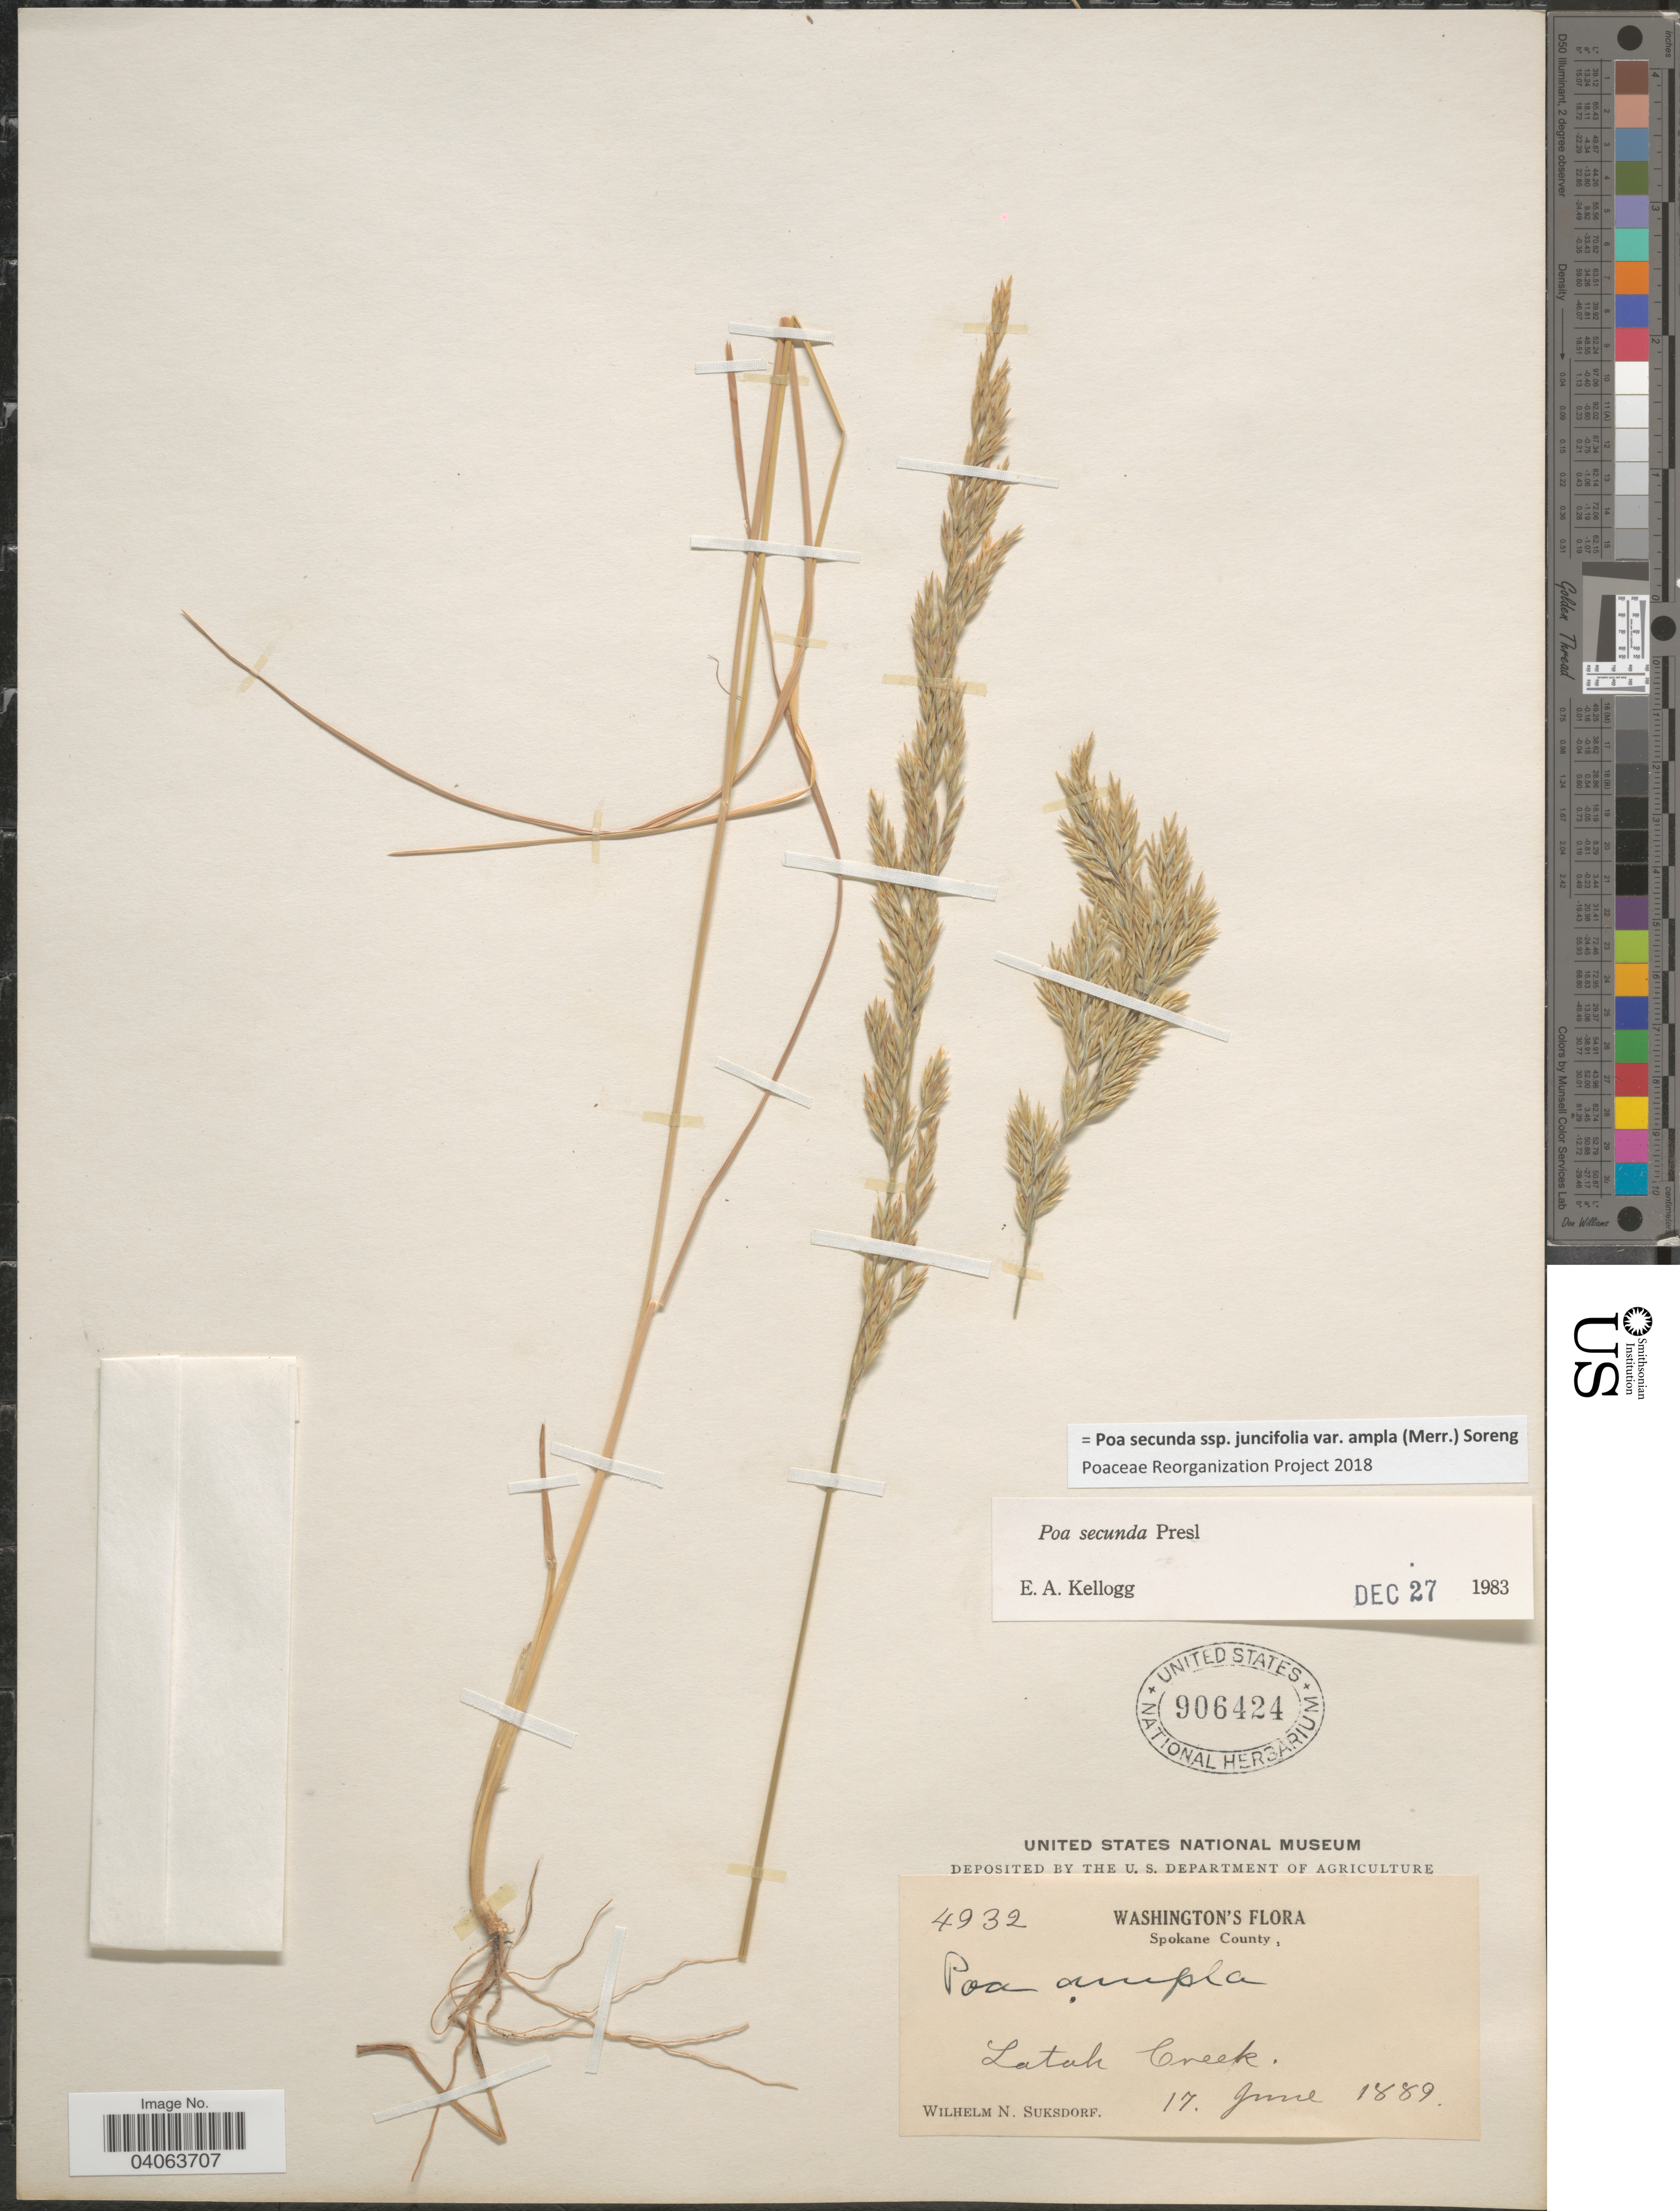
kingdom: Plantae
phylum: Tracheophyta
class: Liliopsida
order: Poales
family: Poaceae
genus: Poa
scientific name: Poa secunda subsp. juncifolia var. ampla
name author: (Merr.) Soreng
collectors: W. N. Suksdorf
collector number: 4923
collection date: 1889-06-17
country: United States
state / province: Washington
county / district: Spokane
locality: Spokane County. Latah Creek.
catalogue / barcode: US 906424